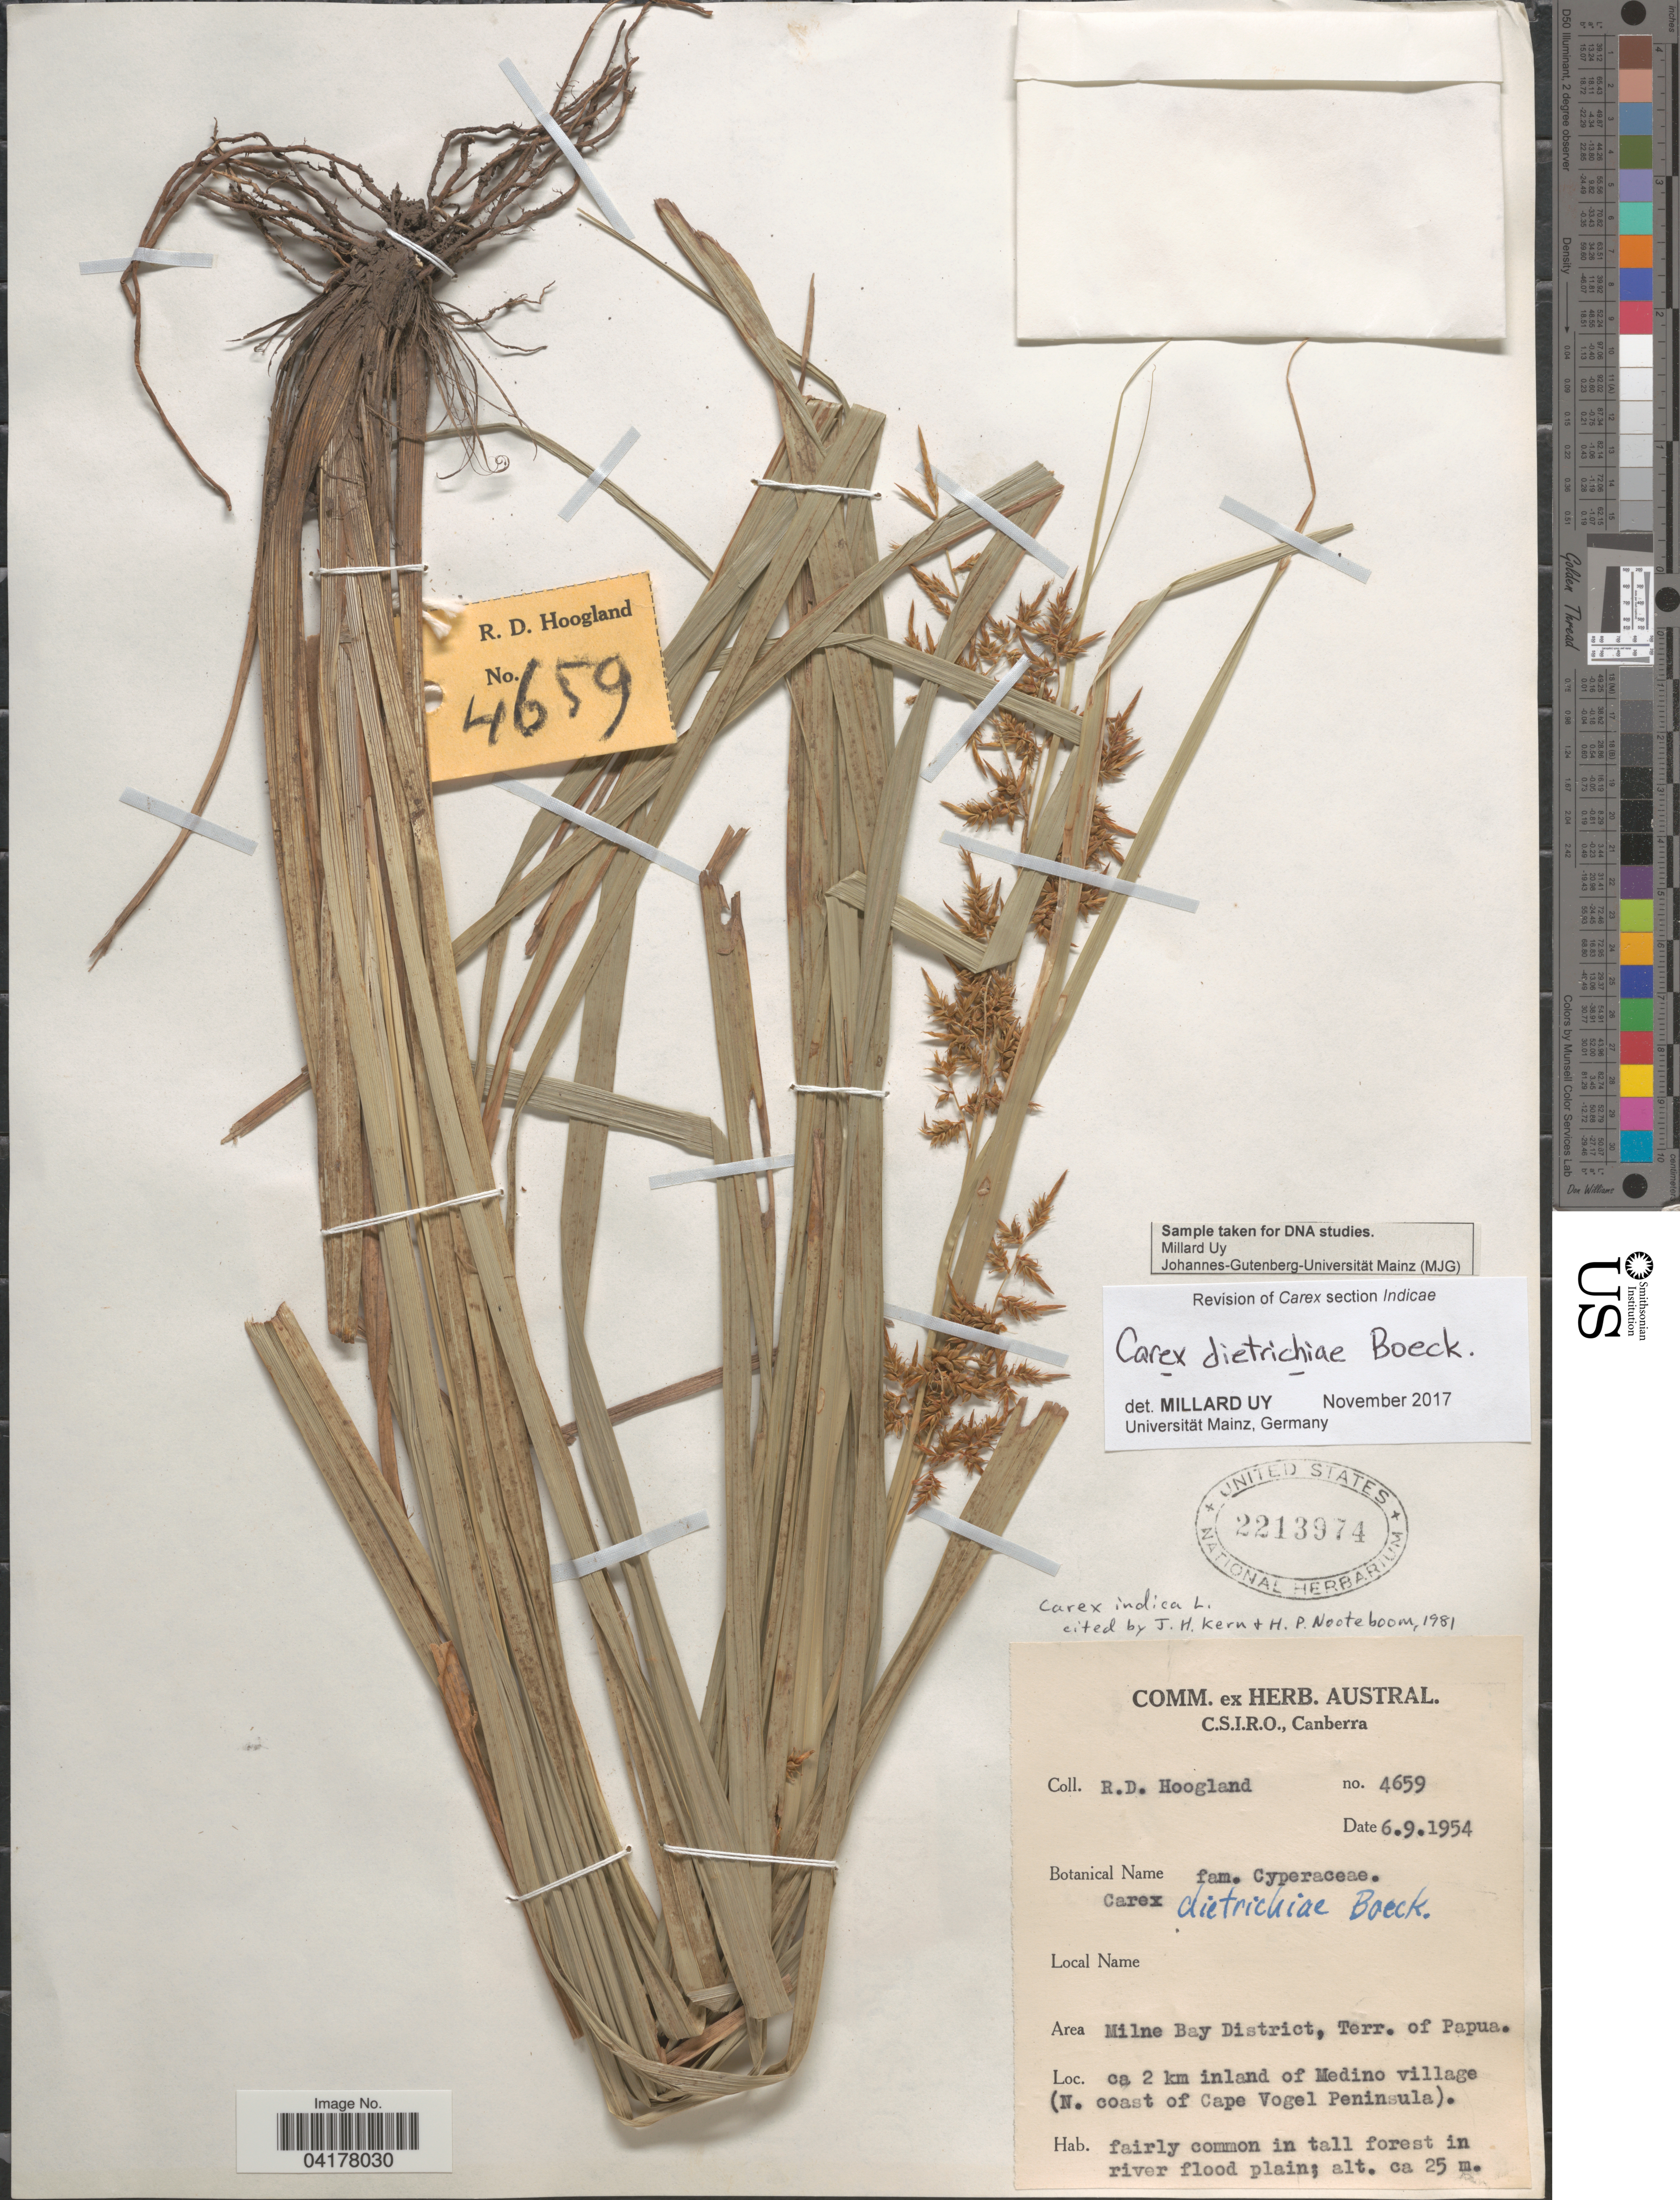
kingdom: Plantae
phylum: Tracheophyta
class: Liliopsida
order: Poales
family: Cyperaceae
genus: Carex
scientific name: Carex dietrichiae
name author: Boeckeler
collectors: R. D. Hoogland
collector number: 4659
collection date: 1954-09-06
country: Papua New Guinea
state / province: Milne Bay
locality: Area Milne Bay District, Terr. of Papua. Ca 2 km inland of Medino village (N. coast of Cape Vogel Peninsula).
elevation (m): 25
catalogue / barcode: US 2213974